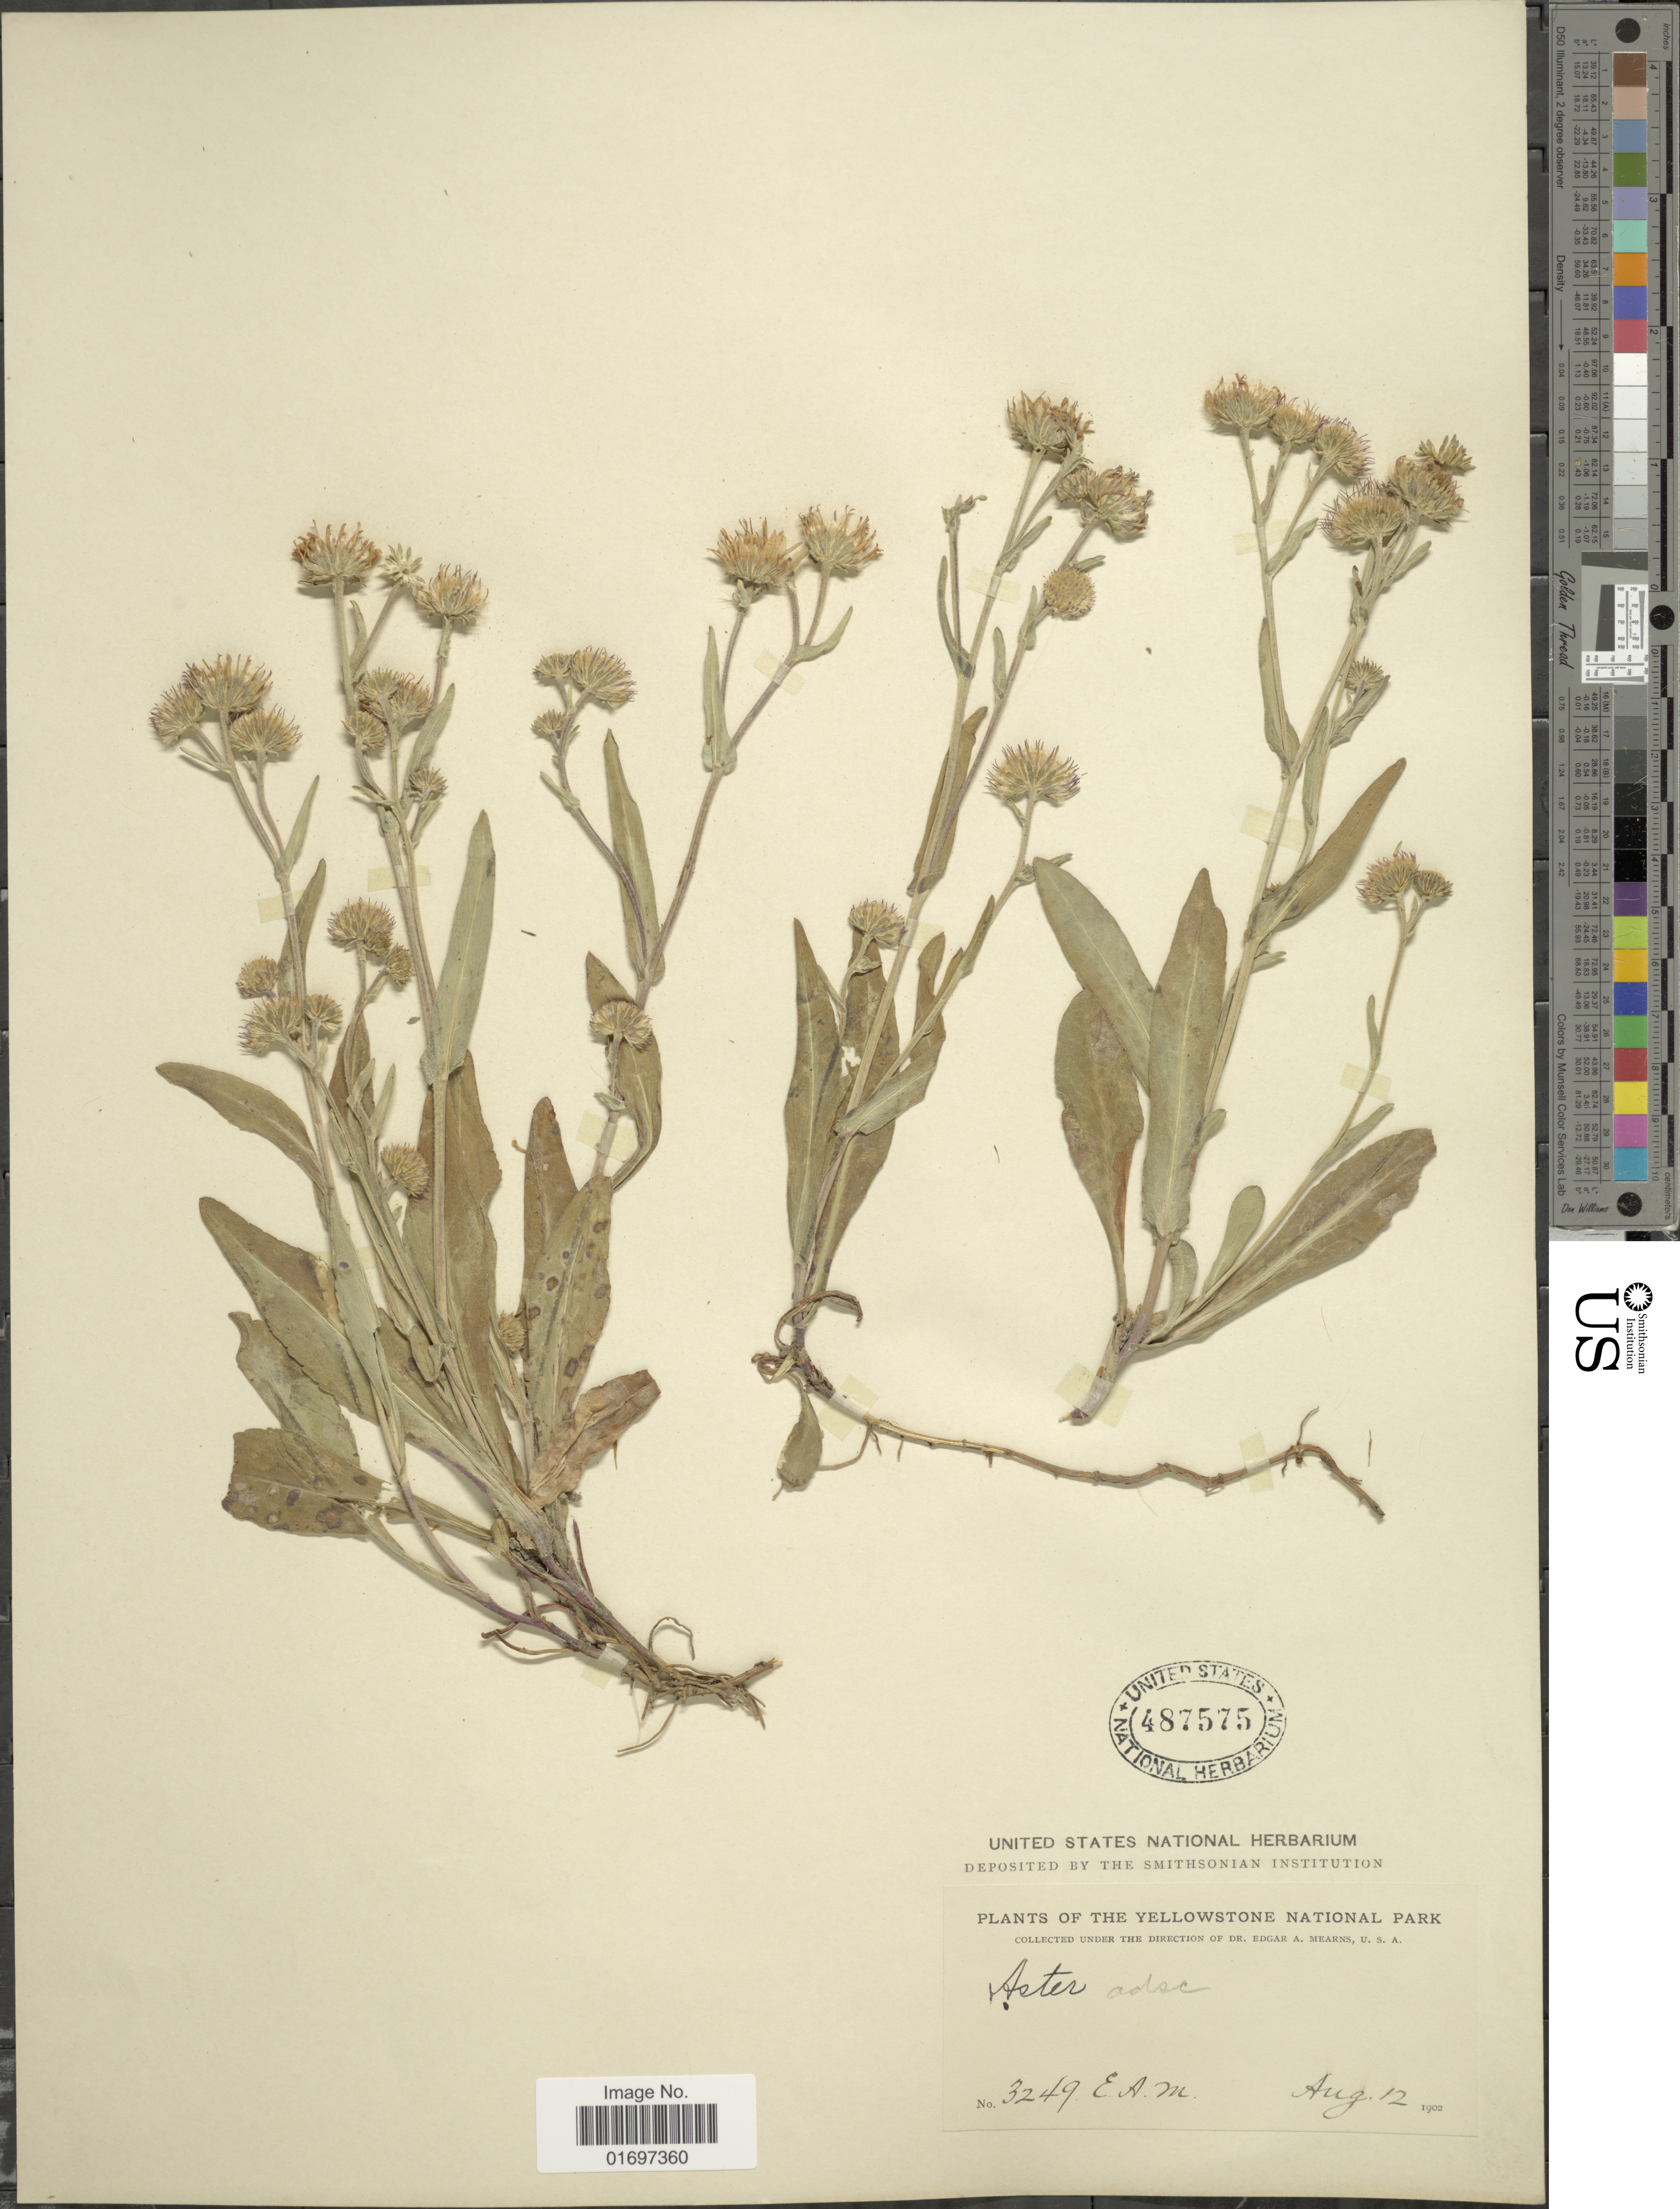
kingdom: Plantae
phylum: Tracheophyta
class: Magnoliopsida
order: Asterales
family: Asteraceae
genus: Symphyotrichum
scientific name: Symphyotrichum ascendens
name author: (Lindl.) G.L. Nesom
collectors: E. A. Mearns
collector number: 3249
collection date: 1902-08-12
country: United States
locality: Yellowstone National Park.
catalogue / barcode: US 487575